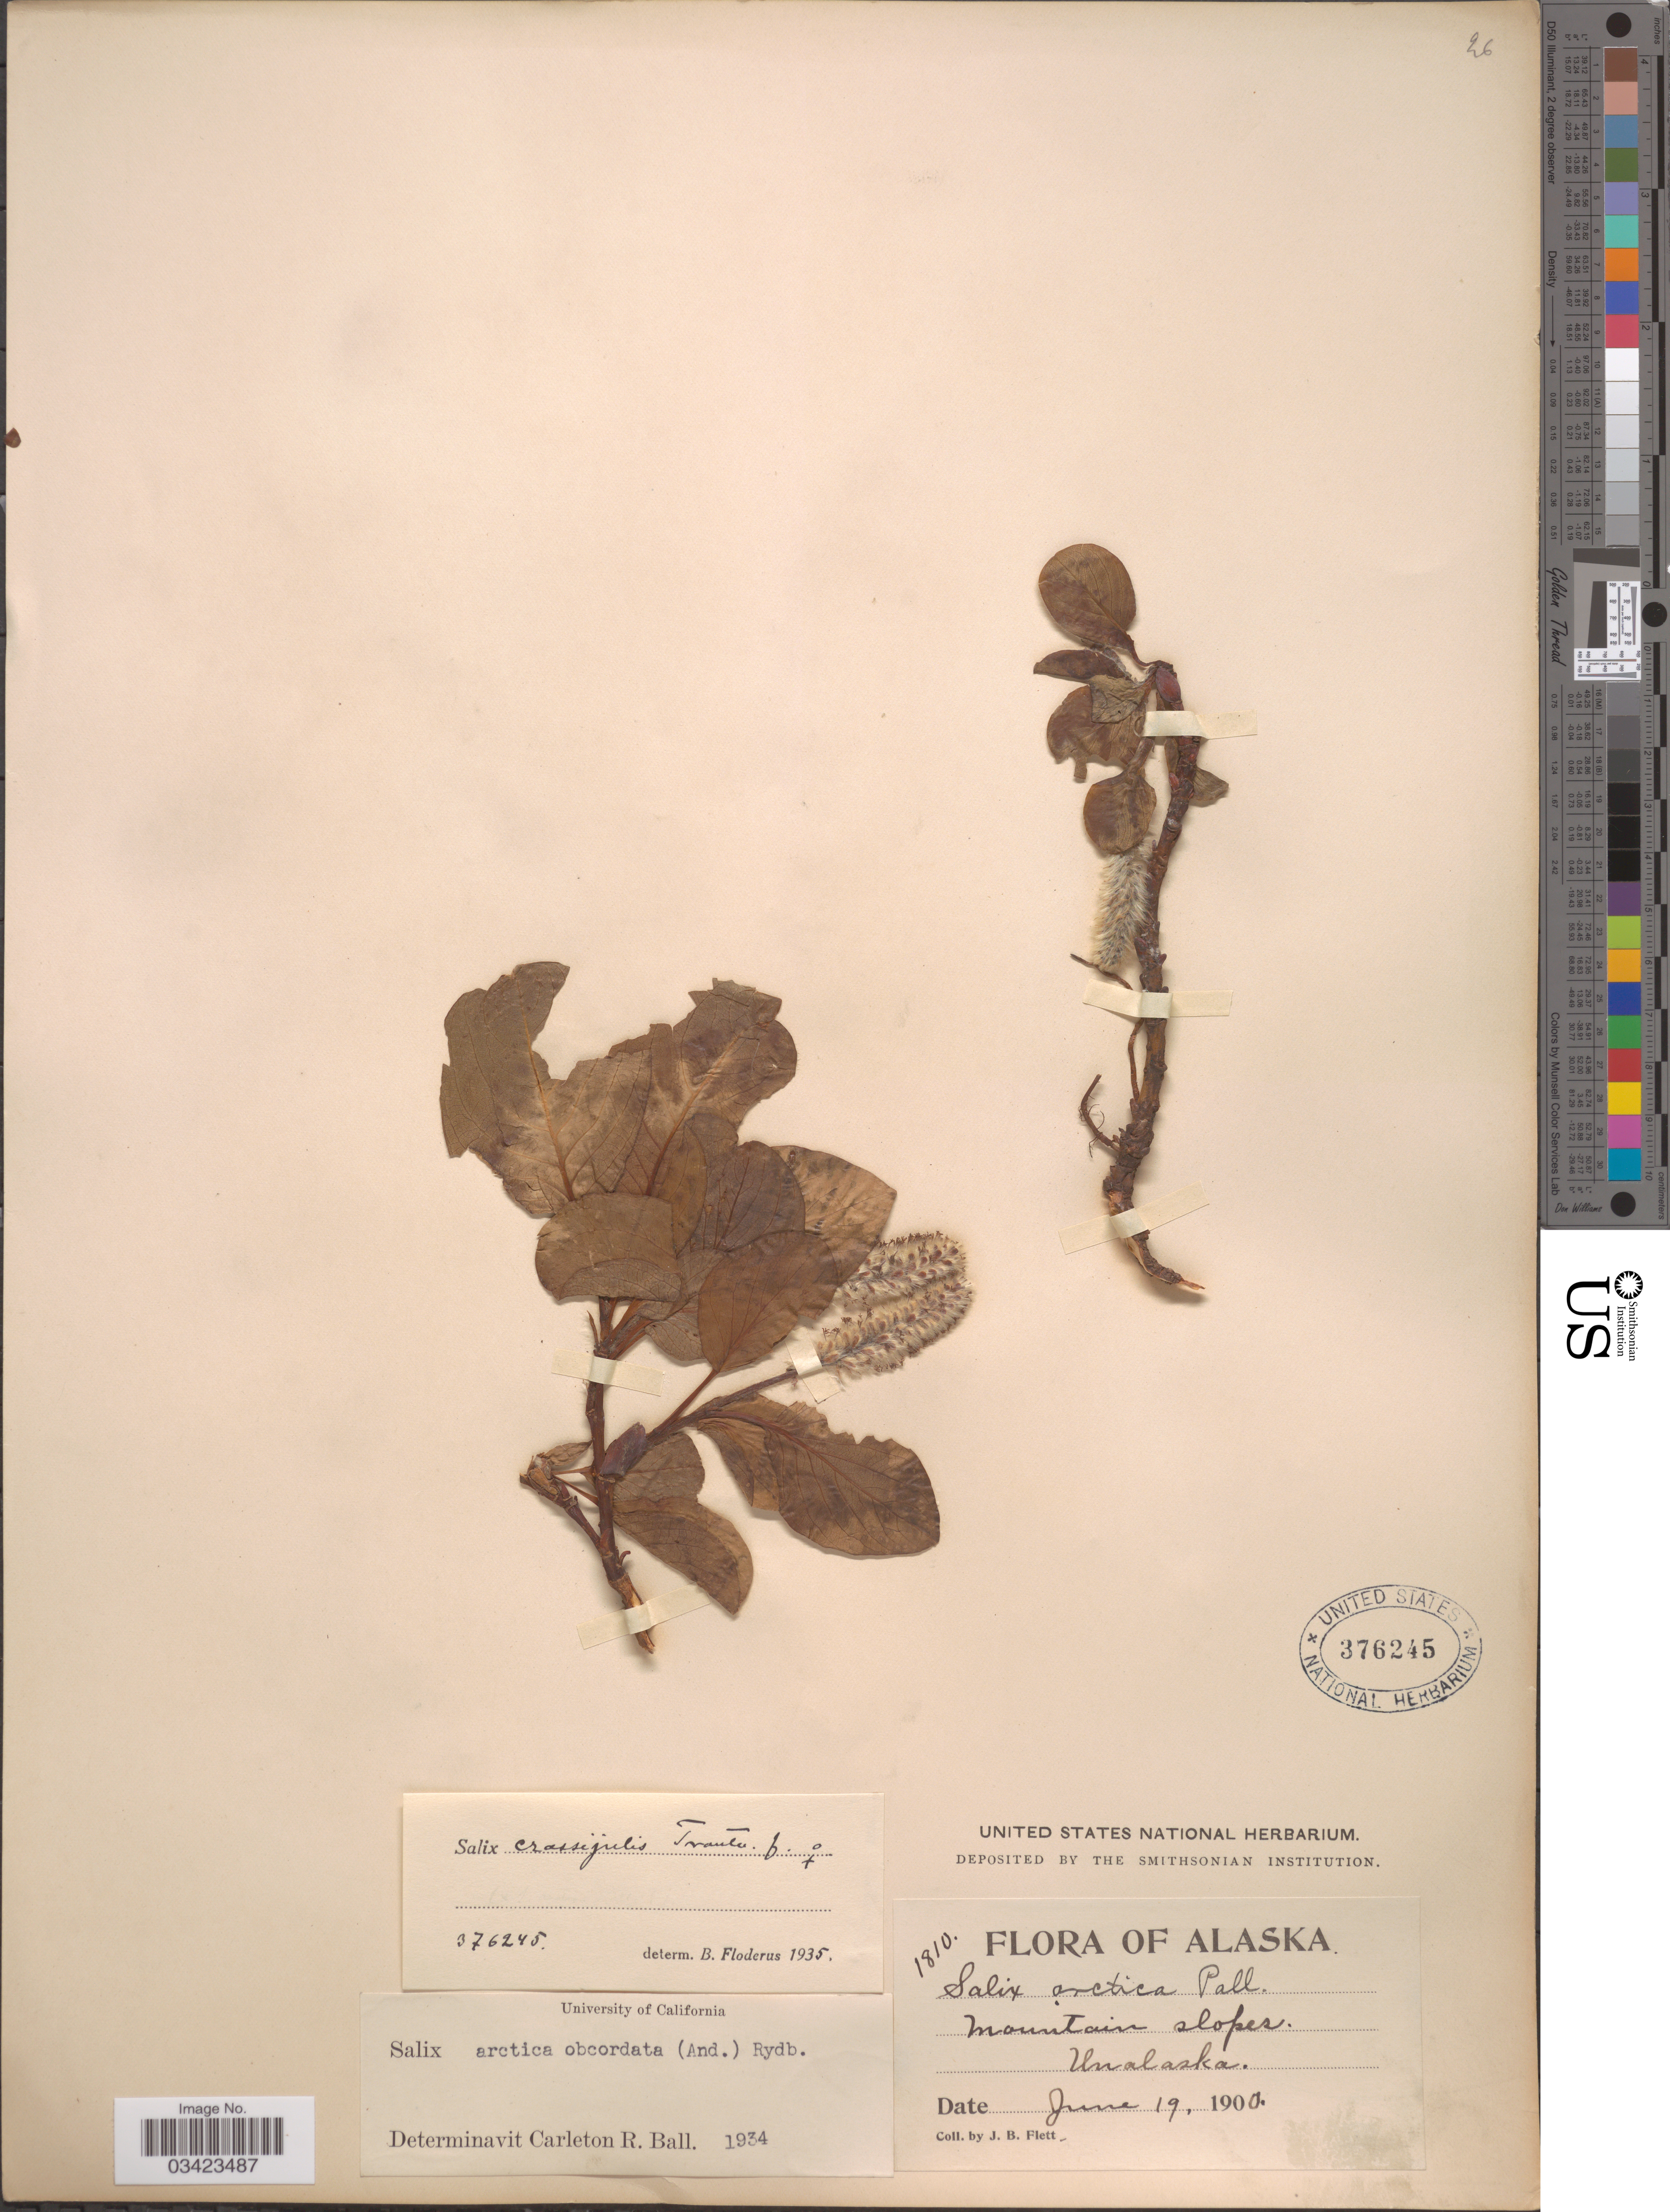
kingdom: Plantae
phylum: Tracheophyta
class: Magnoliopsida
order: Malpighiales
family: Salicaceae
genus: Salix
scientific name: Salix arctica var. araioclada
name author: (C.K. Schneid.) Raup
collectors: J. Flett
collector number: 1810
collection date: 1900-06-19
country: United States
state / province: Alaska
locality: Mountain slopes. Unalaska.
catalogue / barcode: US 376245